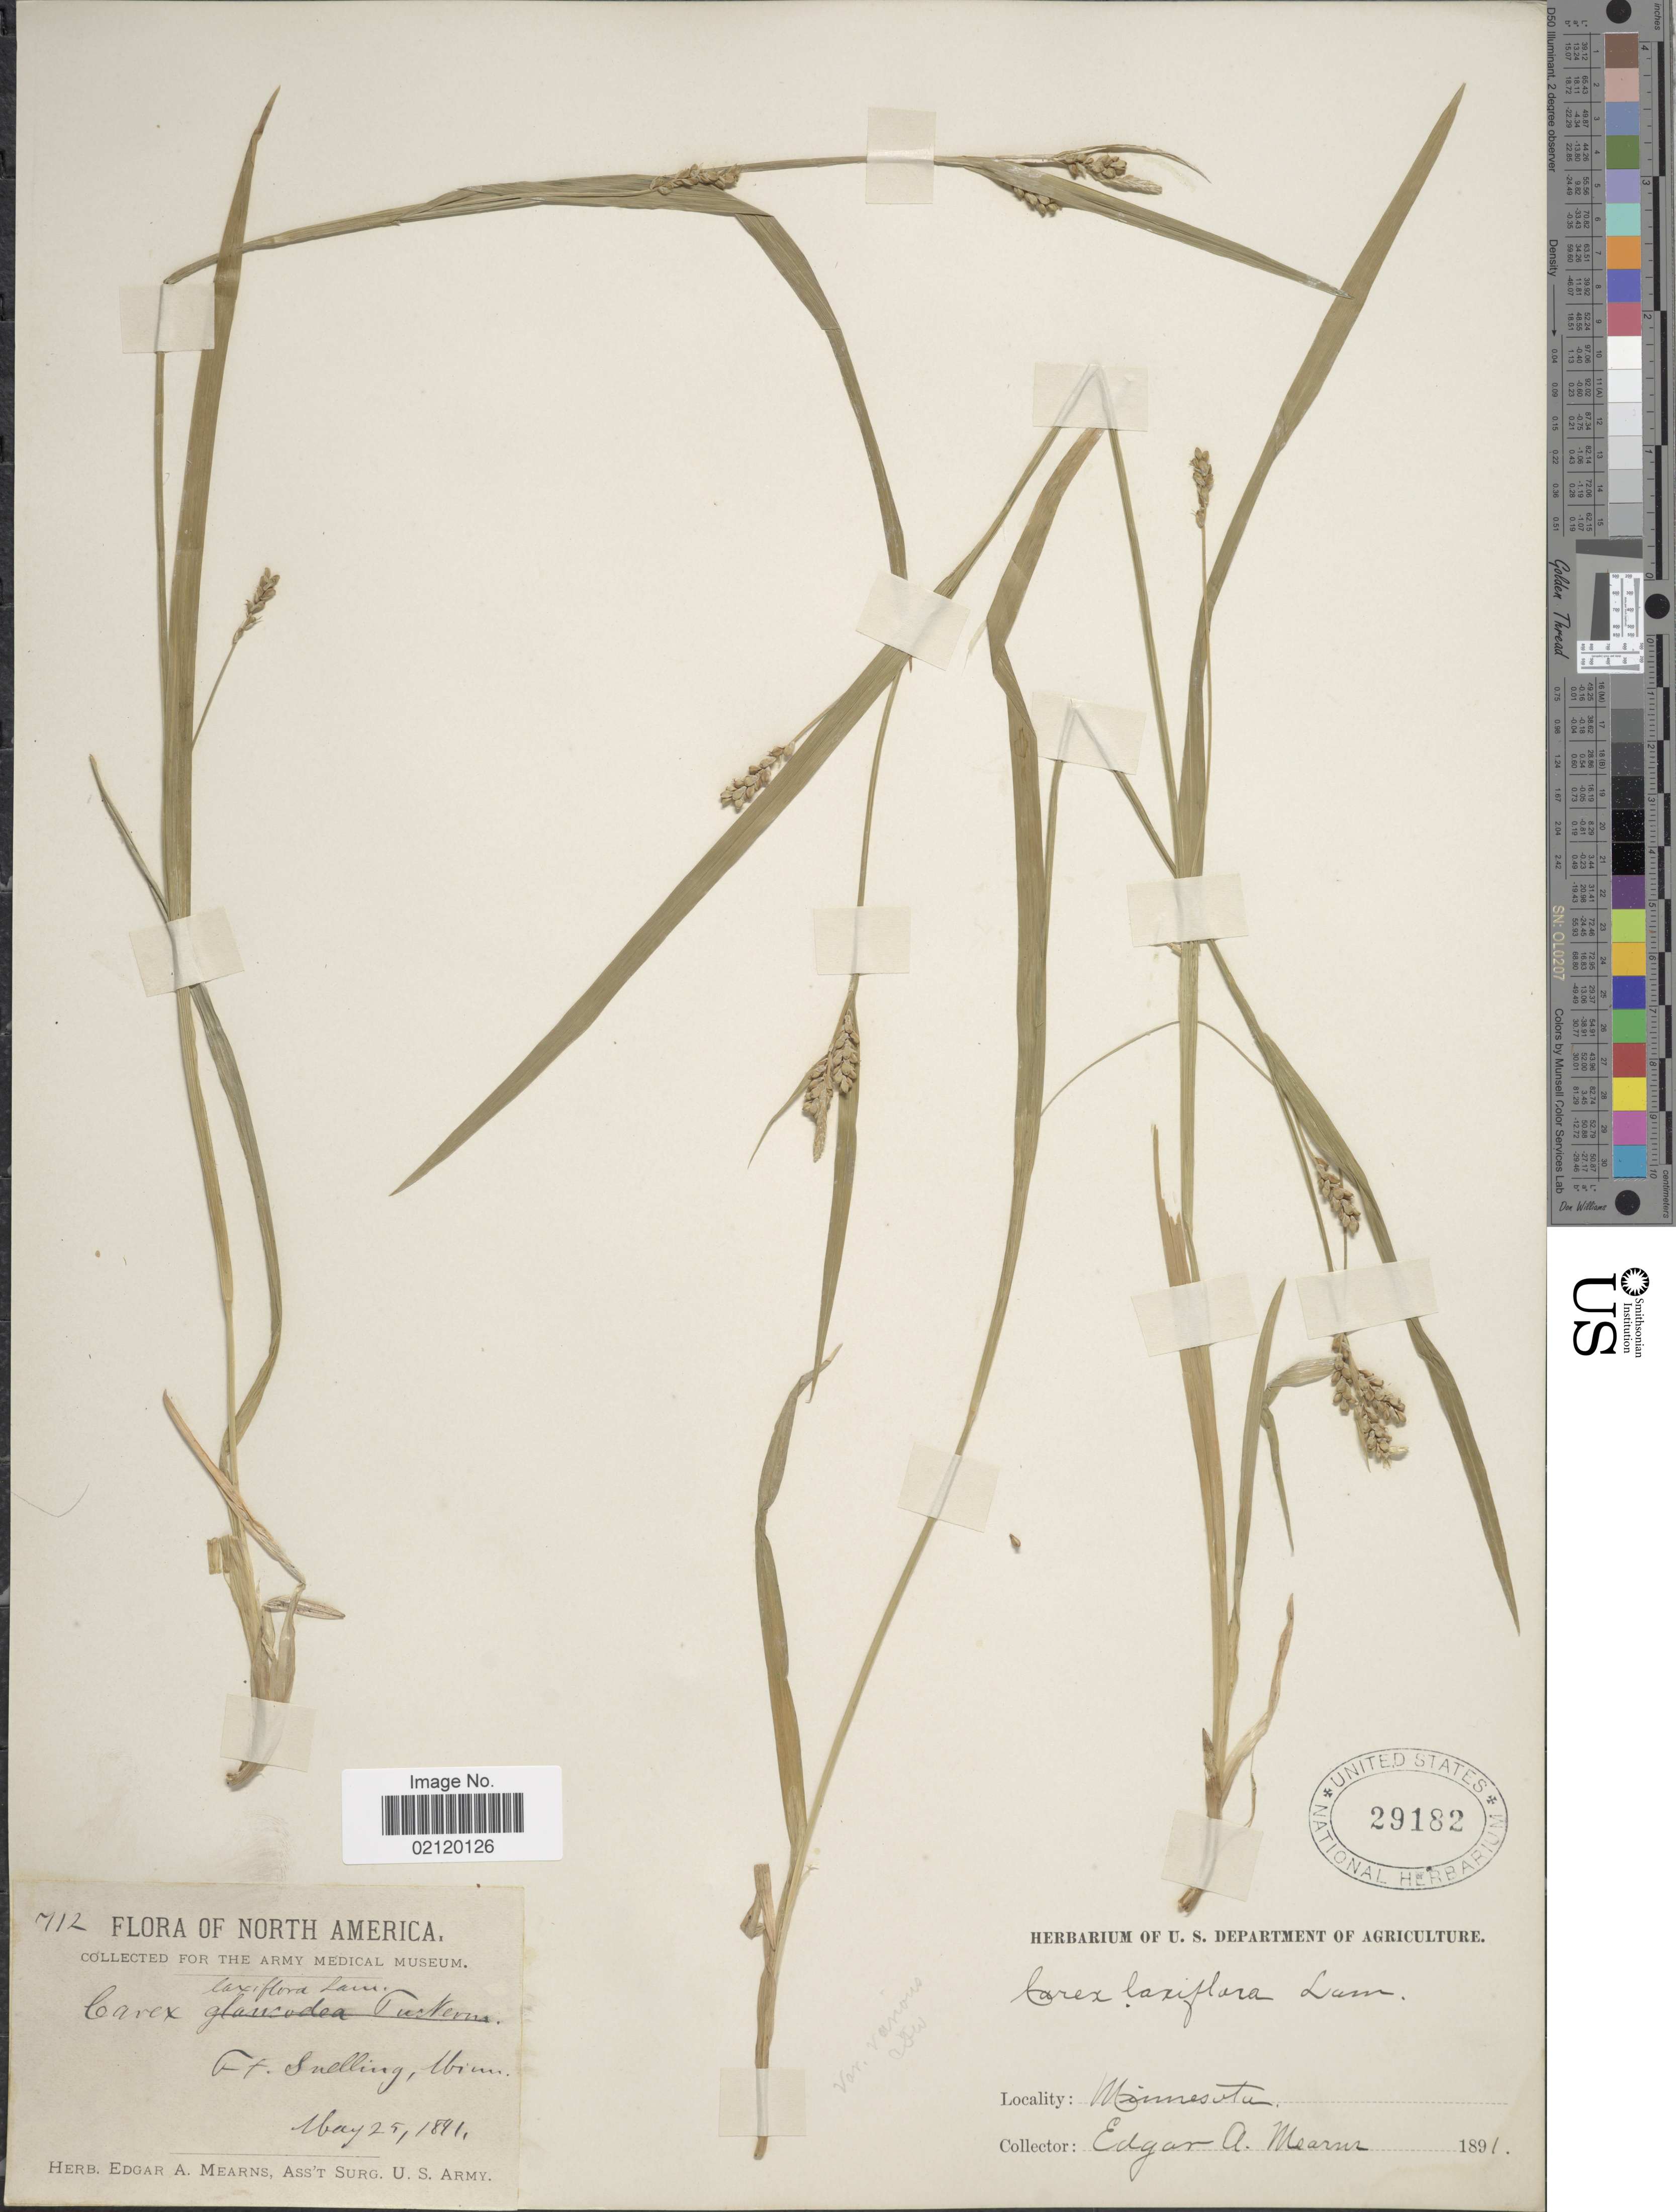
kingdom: Plantae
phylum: Tracheophyta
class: Liliopsida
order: Poales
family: Cyperaceae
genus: Carex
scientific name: Carex laxiflora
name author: Lam.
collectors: E. A. Mearns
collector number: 712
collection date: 1891-05-25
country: United States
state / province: Minnesota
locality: Ft. Snelling, Minn.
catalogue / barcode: US 29182